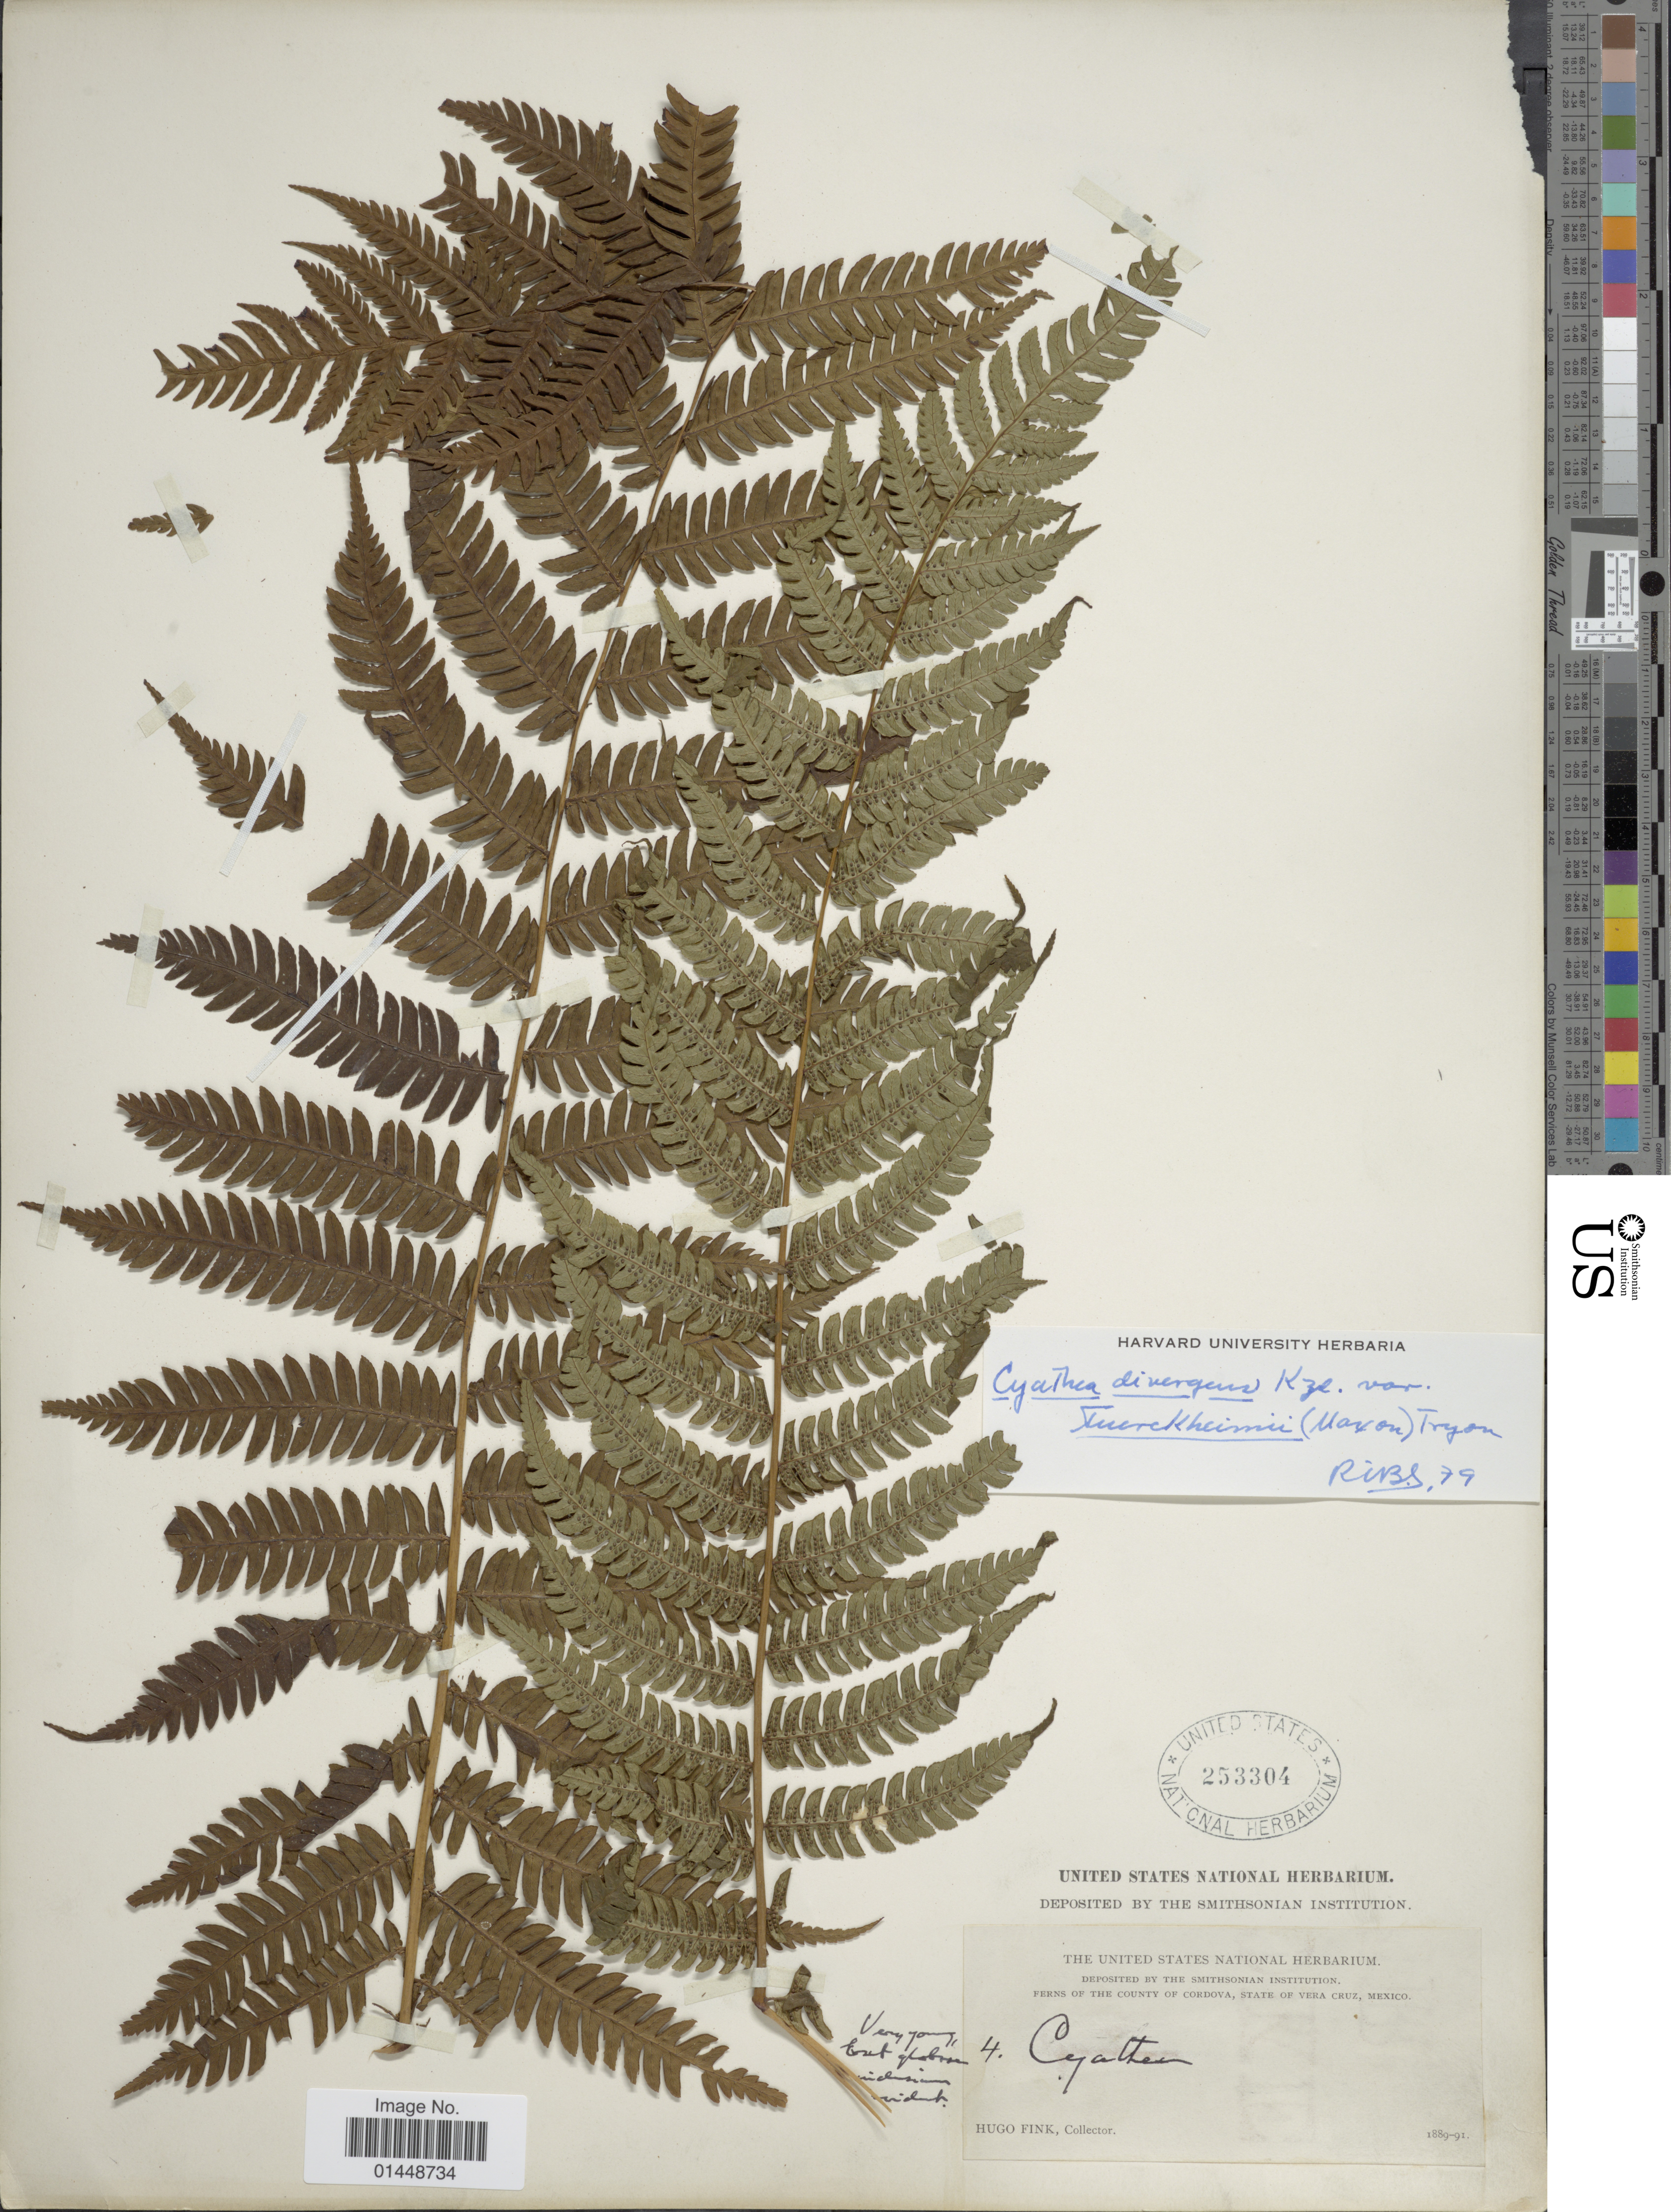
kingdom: Plantae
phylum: Tracheophyta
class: Polypodiopsida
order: Cyatheales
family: Cyatheaceae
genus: Cyathea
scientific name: Cyathea divergens var. tuerckheimii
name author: (Maxon) R.M. Tryon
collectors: H. Fink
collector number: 4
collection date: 1889/1891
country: Mexico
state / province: Veracruz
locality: Ferns of the County of Cordova, State of Vera Cruz, Mexico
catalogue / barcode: US 253304